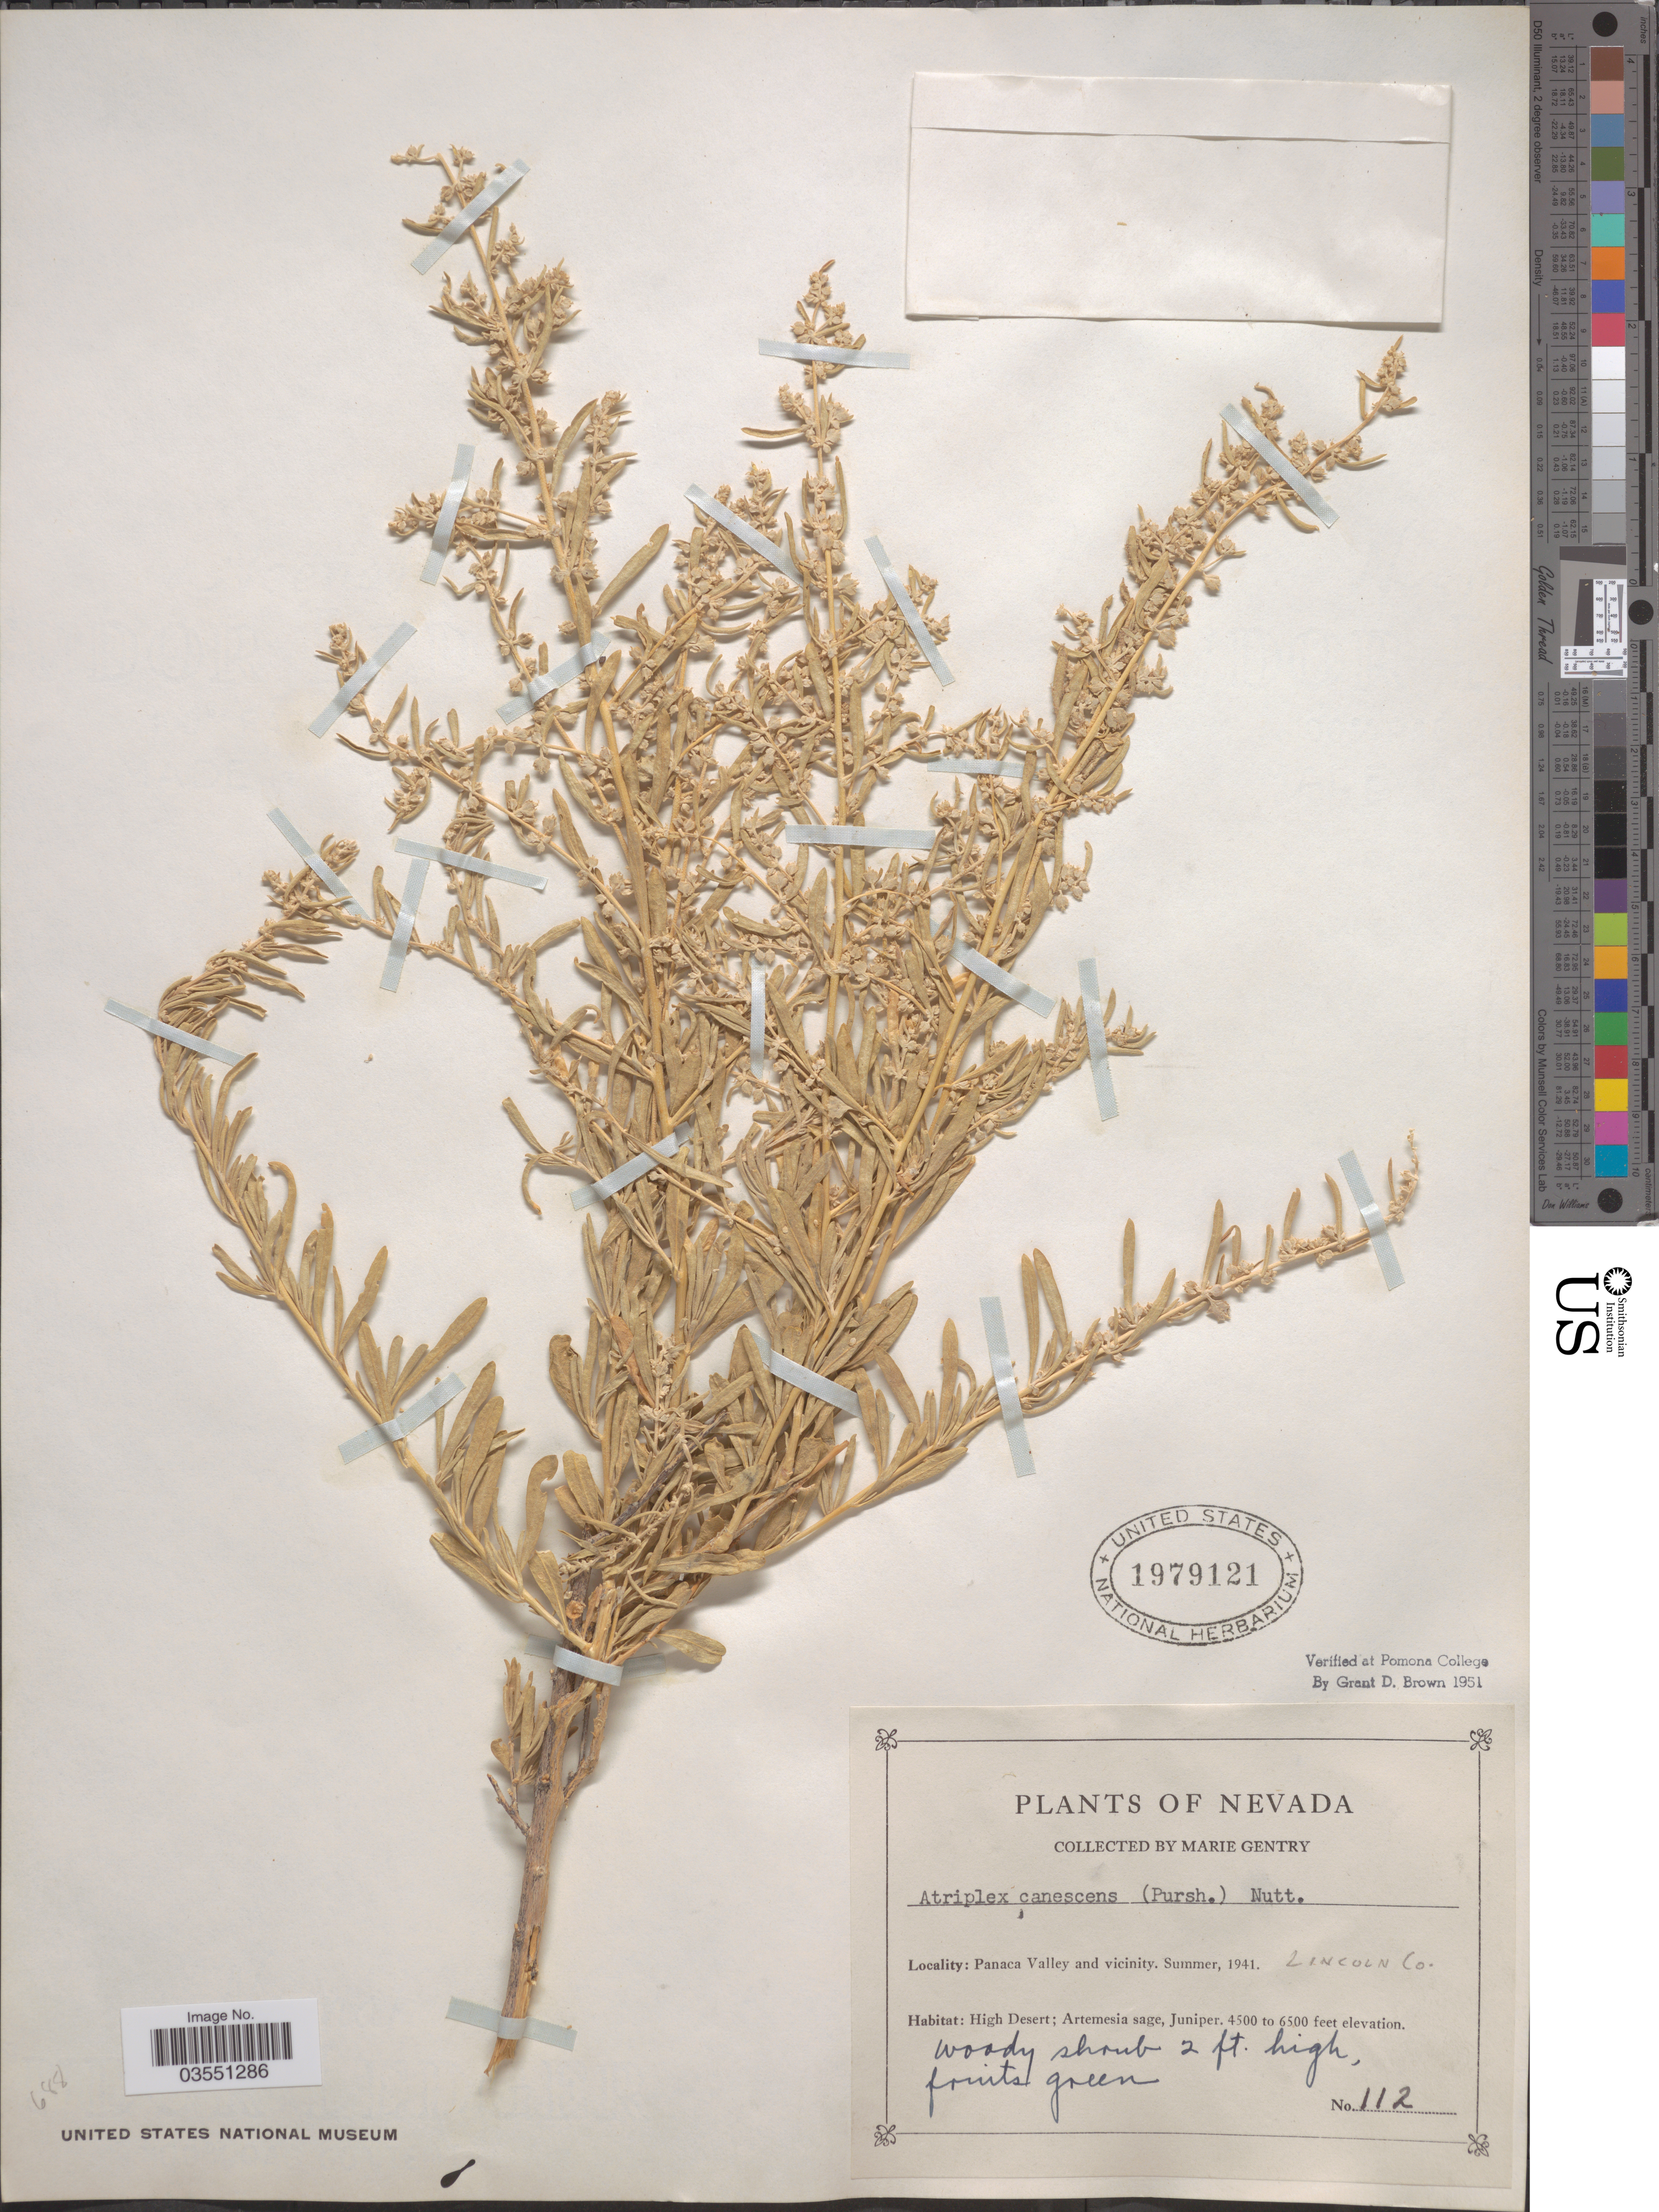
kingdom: Plantae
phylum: Tracheophyta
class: Magnoliopsida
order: Caryophyllales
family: Amaranthaceae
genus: Atriplex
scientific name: Atriplex canescens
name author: (Pursh) Nutt.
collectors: M. Gentry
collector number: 112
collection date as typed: Summer 1941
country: United States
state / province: Nevada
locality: Panaca Valley and vicinity. Lincoln Co.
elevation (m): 1372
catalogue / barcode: US 1979121